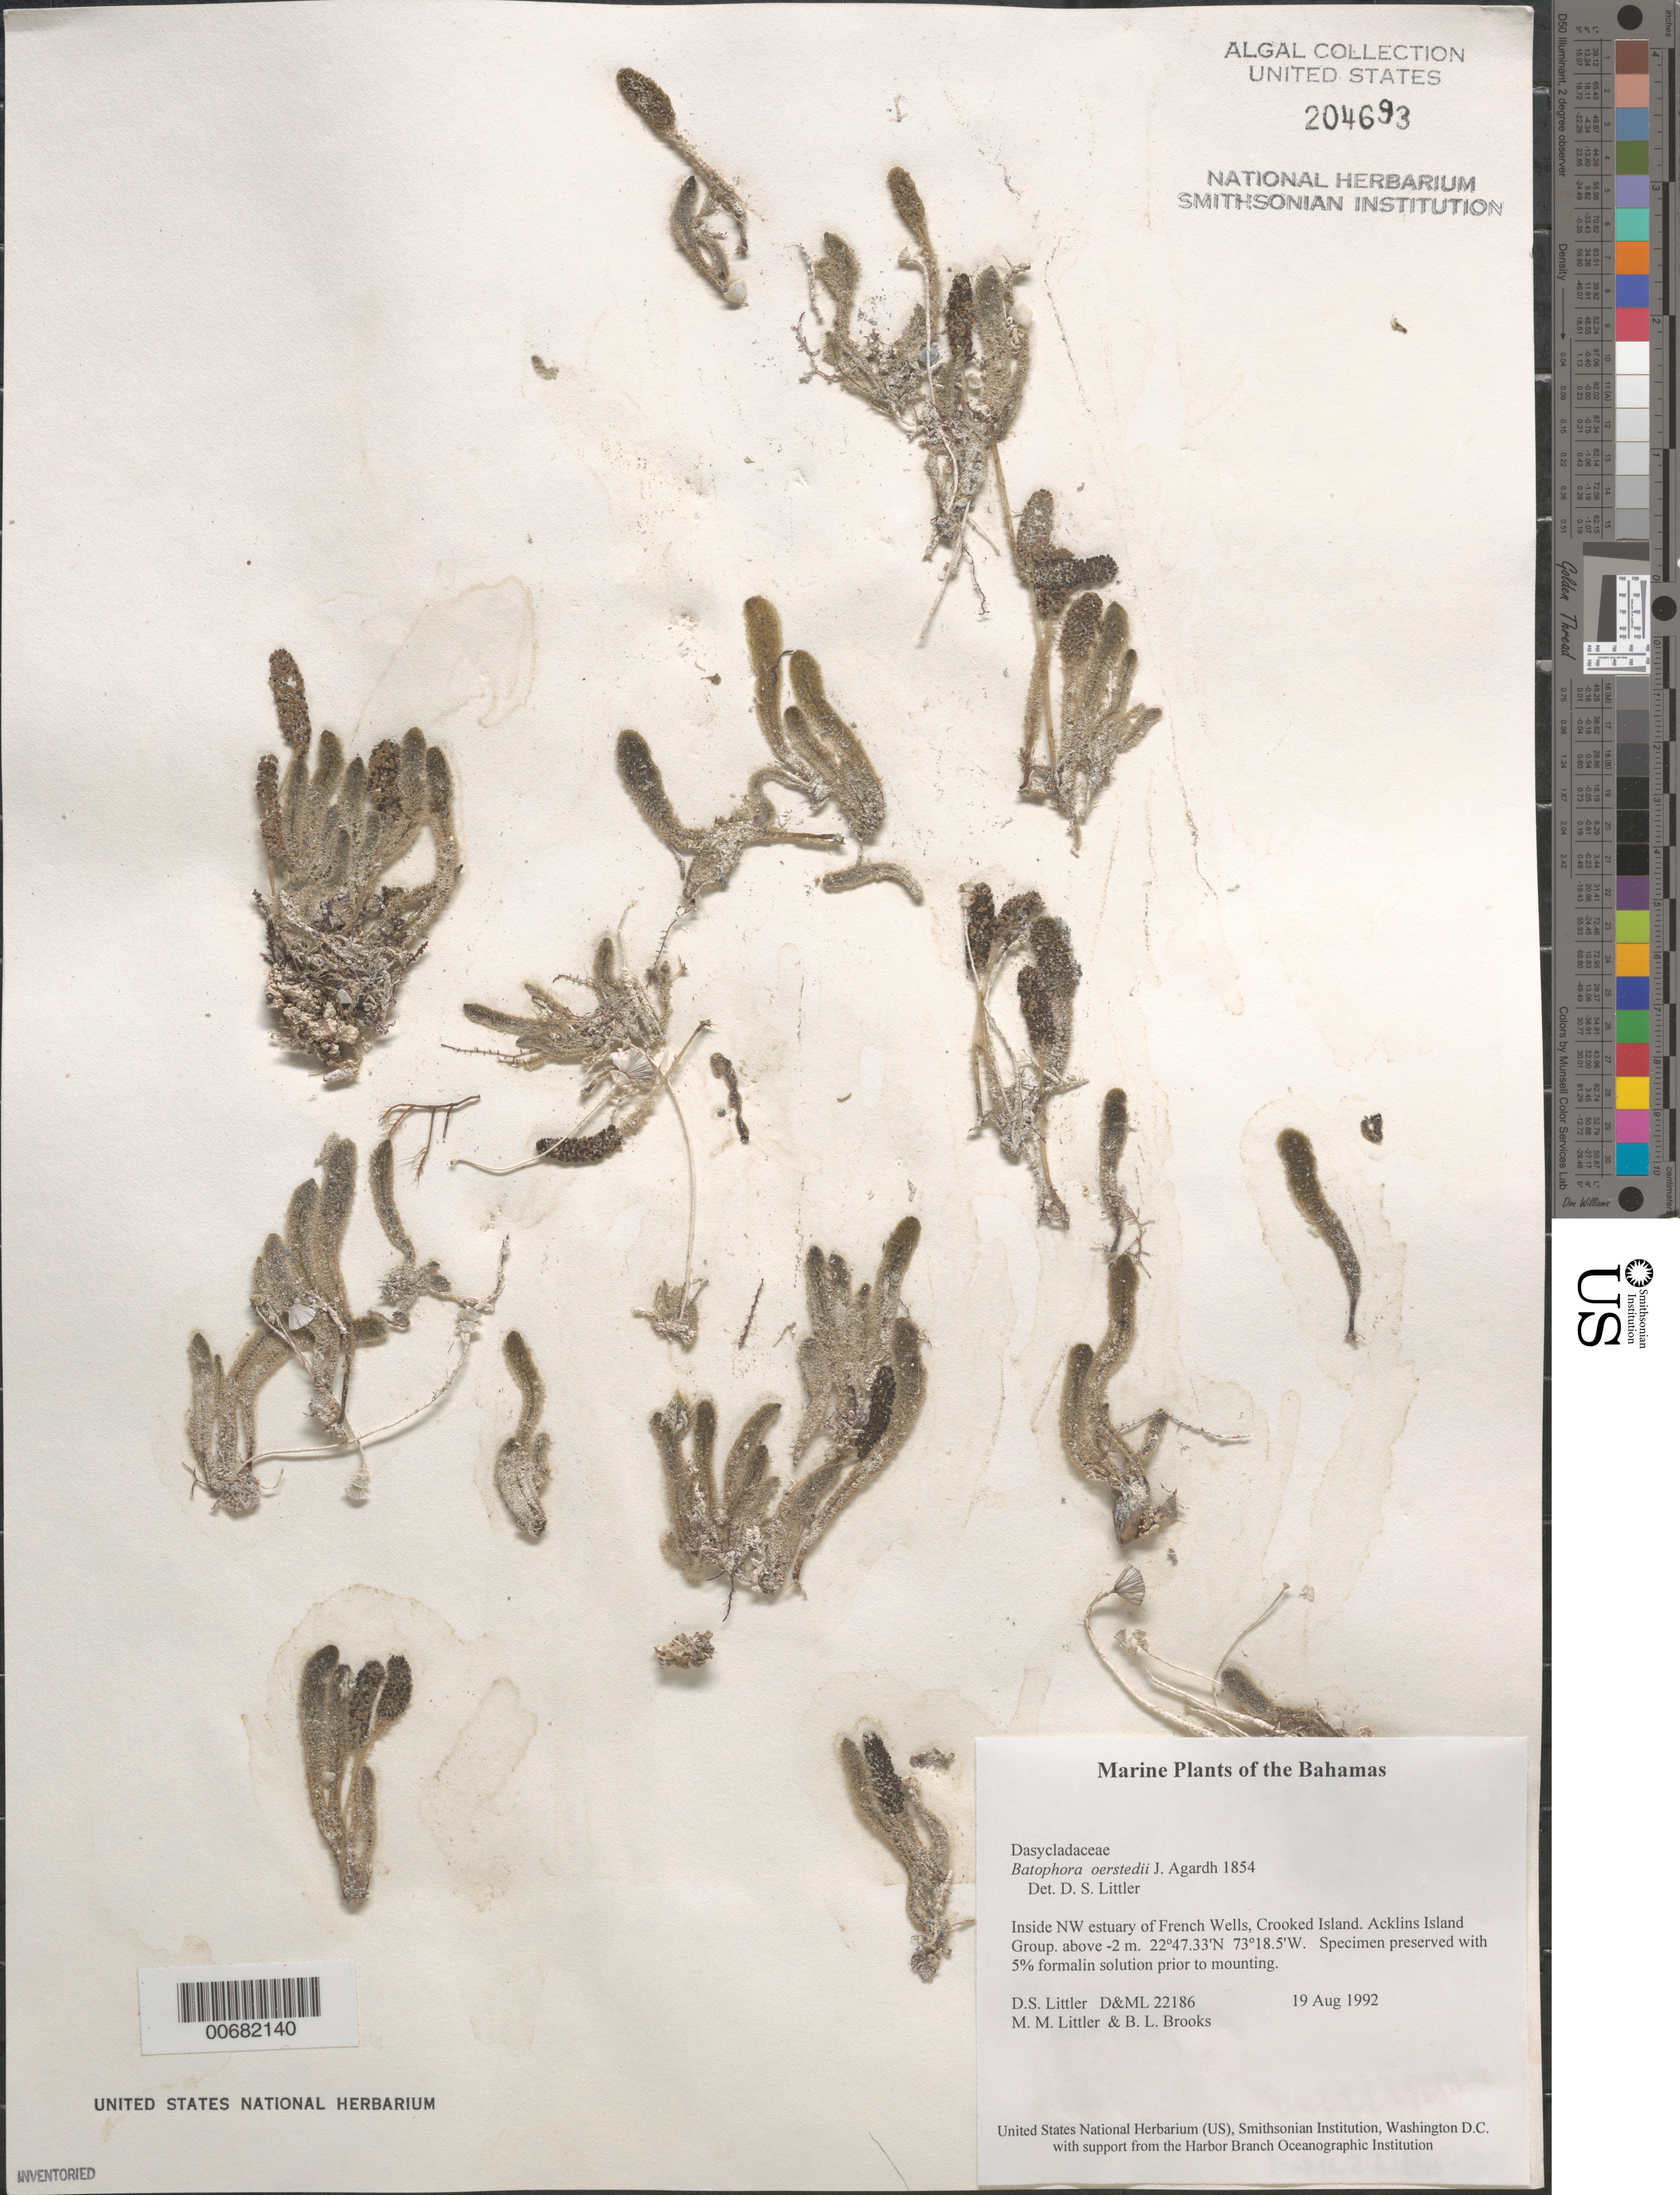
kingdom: Plantae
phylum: Chlorophyta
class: Ulvophyceae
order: Dasycladales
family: Dasycladaceae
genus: Batophora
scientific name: Batophora oerstedii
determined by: Littler, D. S.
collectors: D. S. Littler, M. M. Littler & B. Brooks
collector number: D&ML 22186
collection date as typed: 19 Aug 1992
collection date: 1992-08-19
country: Bahamas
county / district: Crooked Island District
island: Crooked Island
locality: Inside northwest estuary of French Wells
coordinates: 22 47.33' N, 73 18.5' W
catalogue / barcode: US 204693